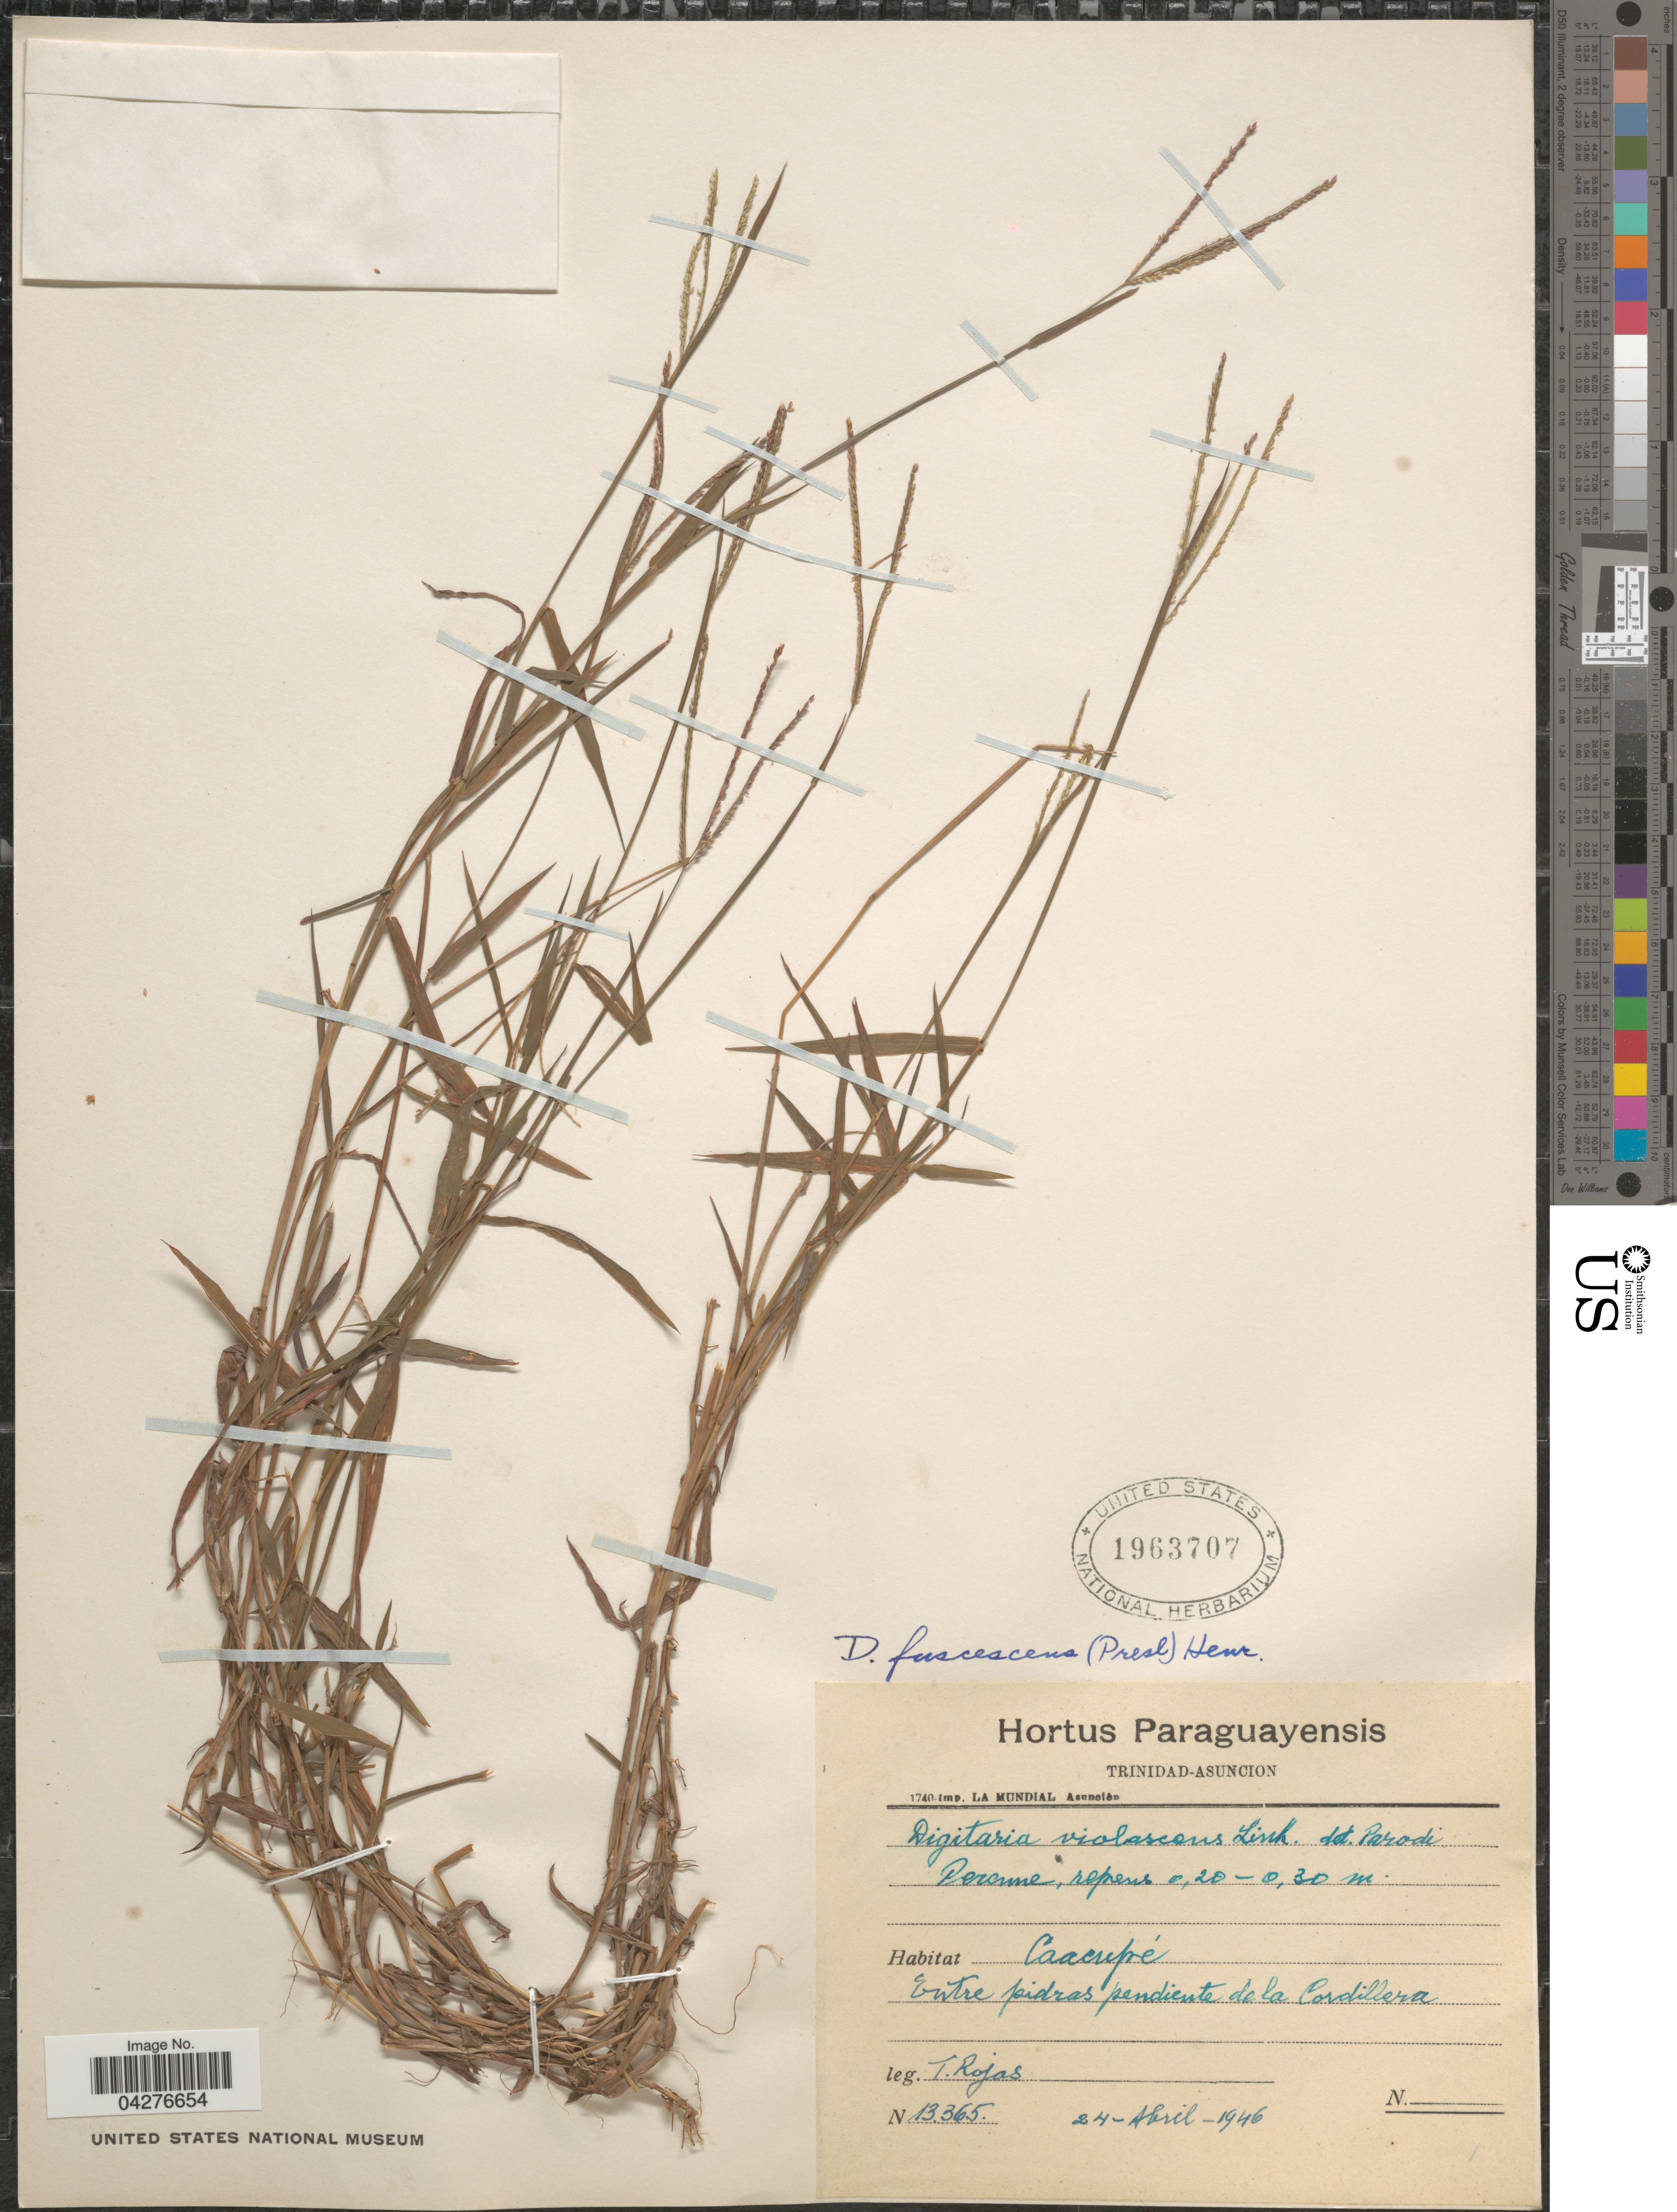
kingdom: Plantae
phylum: Tracheophyta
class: Liliopsida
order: Poales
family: Poaceae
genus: Digitaria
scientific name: Digitaria fuscescens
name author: (J. Presl) Henr.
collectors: T. Rojas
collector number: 13365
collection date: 1946-04-24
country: Paraguay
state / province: Cordillera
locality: Caacupé. Entre piedras pendiente de la Cordillera.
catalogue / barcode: US 1963707